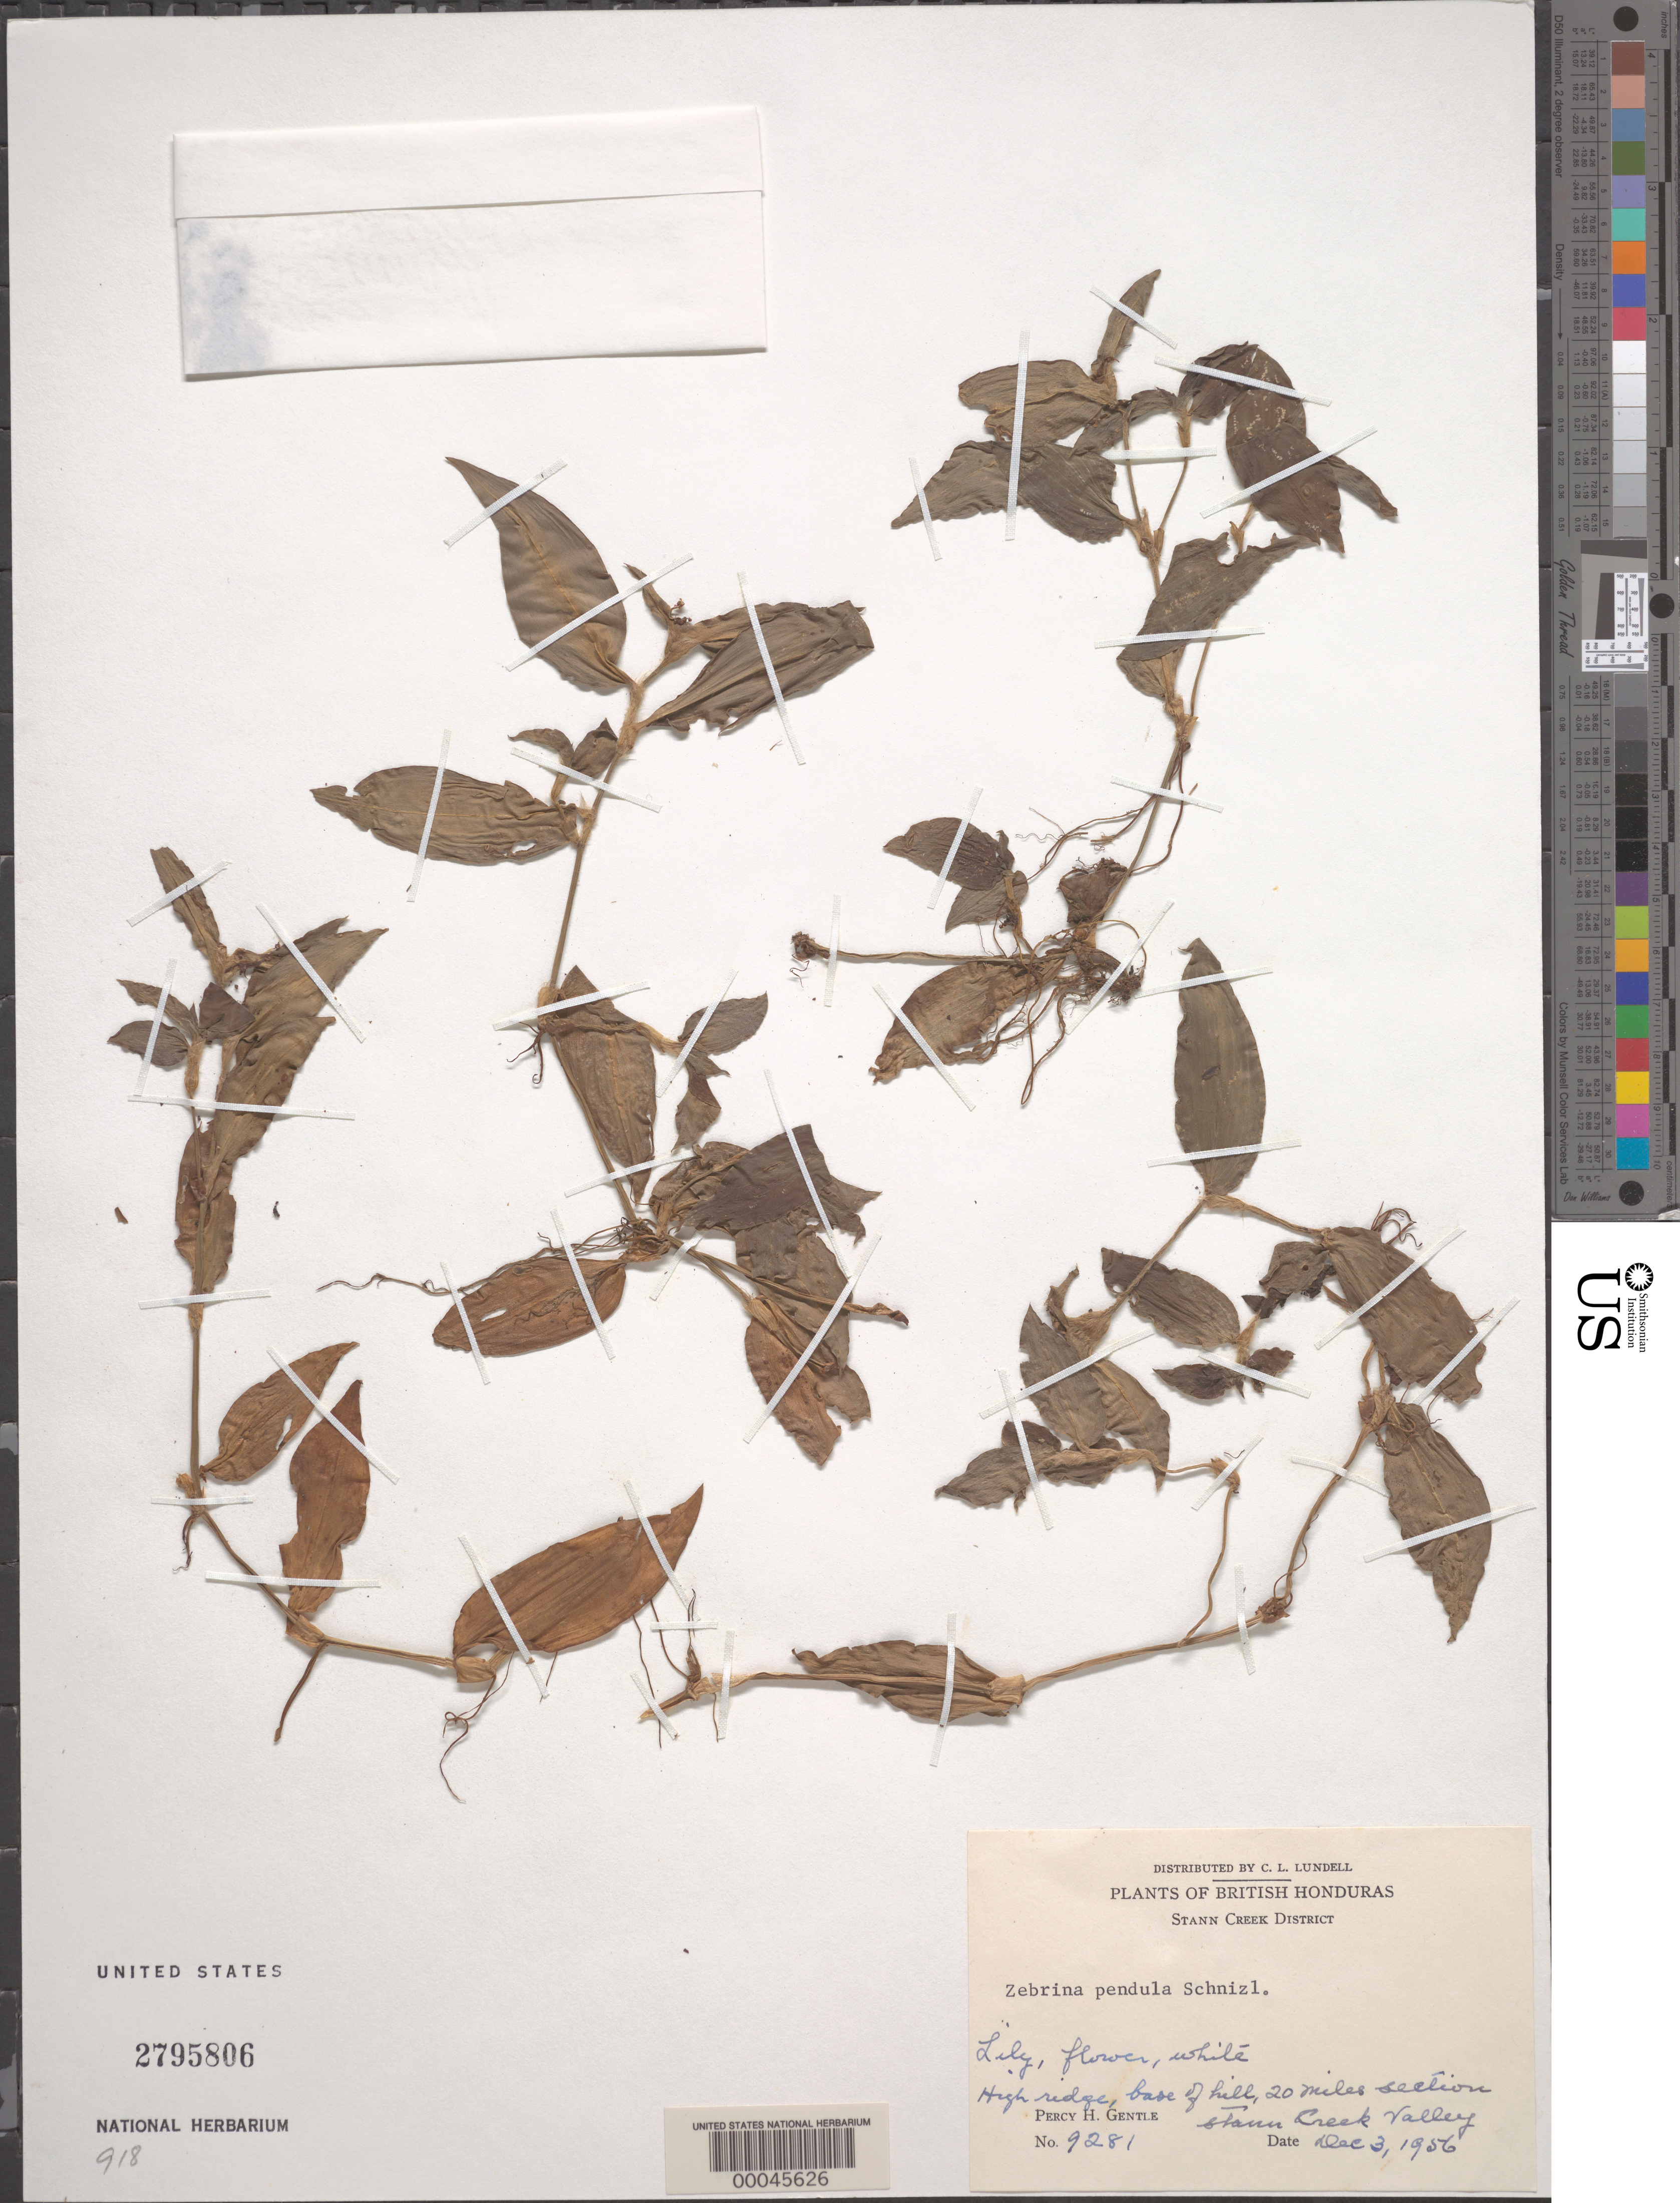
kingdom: Plantae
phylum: Tracheophyta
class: Liliopsida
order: Commelinales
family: Commelinaceae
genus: Tradescantia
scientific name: Tradescantia zebrina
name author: Bosse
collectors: P. H. Gentle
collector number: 9281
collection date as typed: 03 Dec 1956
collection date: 1956-12-03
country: Belize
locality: Stann Creek Valley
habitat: Base of hill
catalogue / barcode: US 2795806